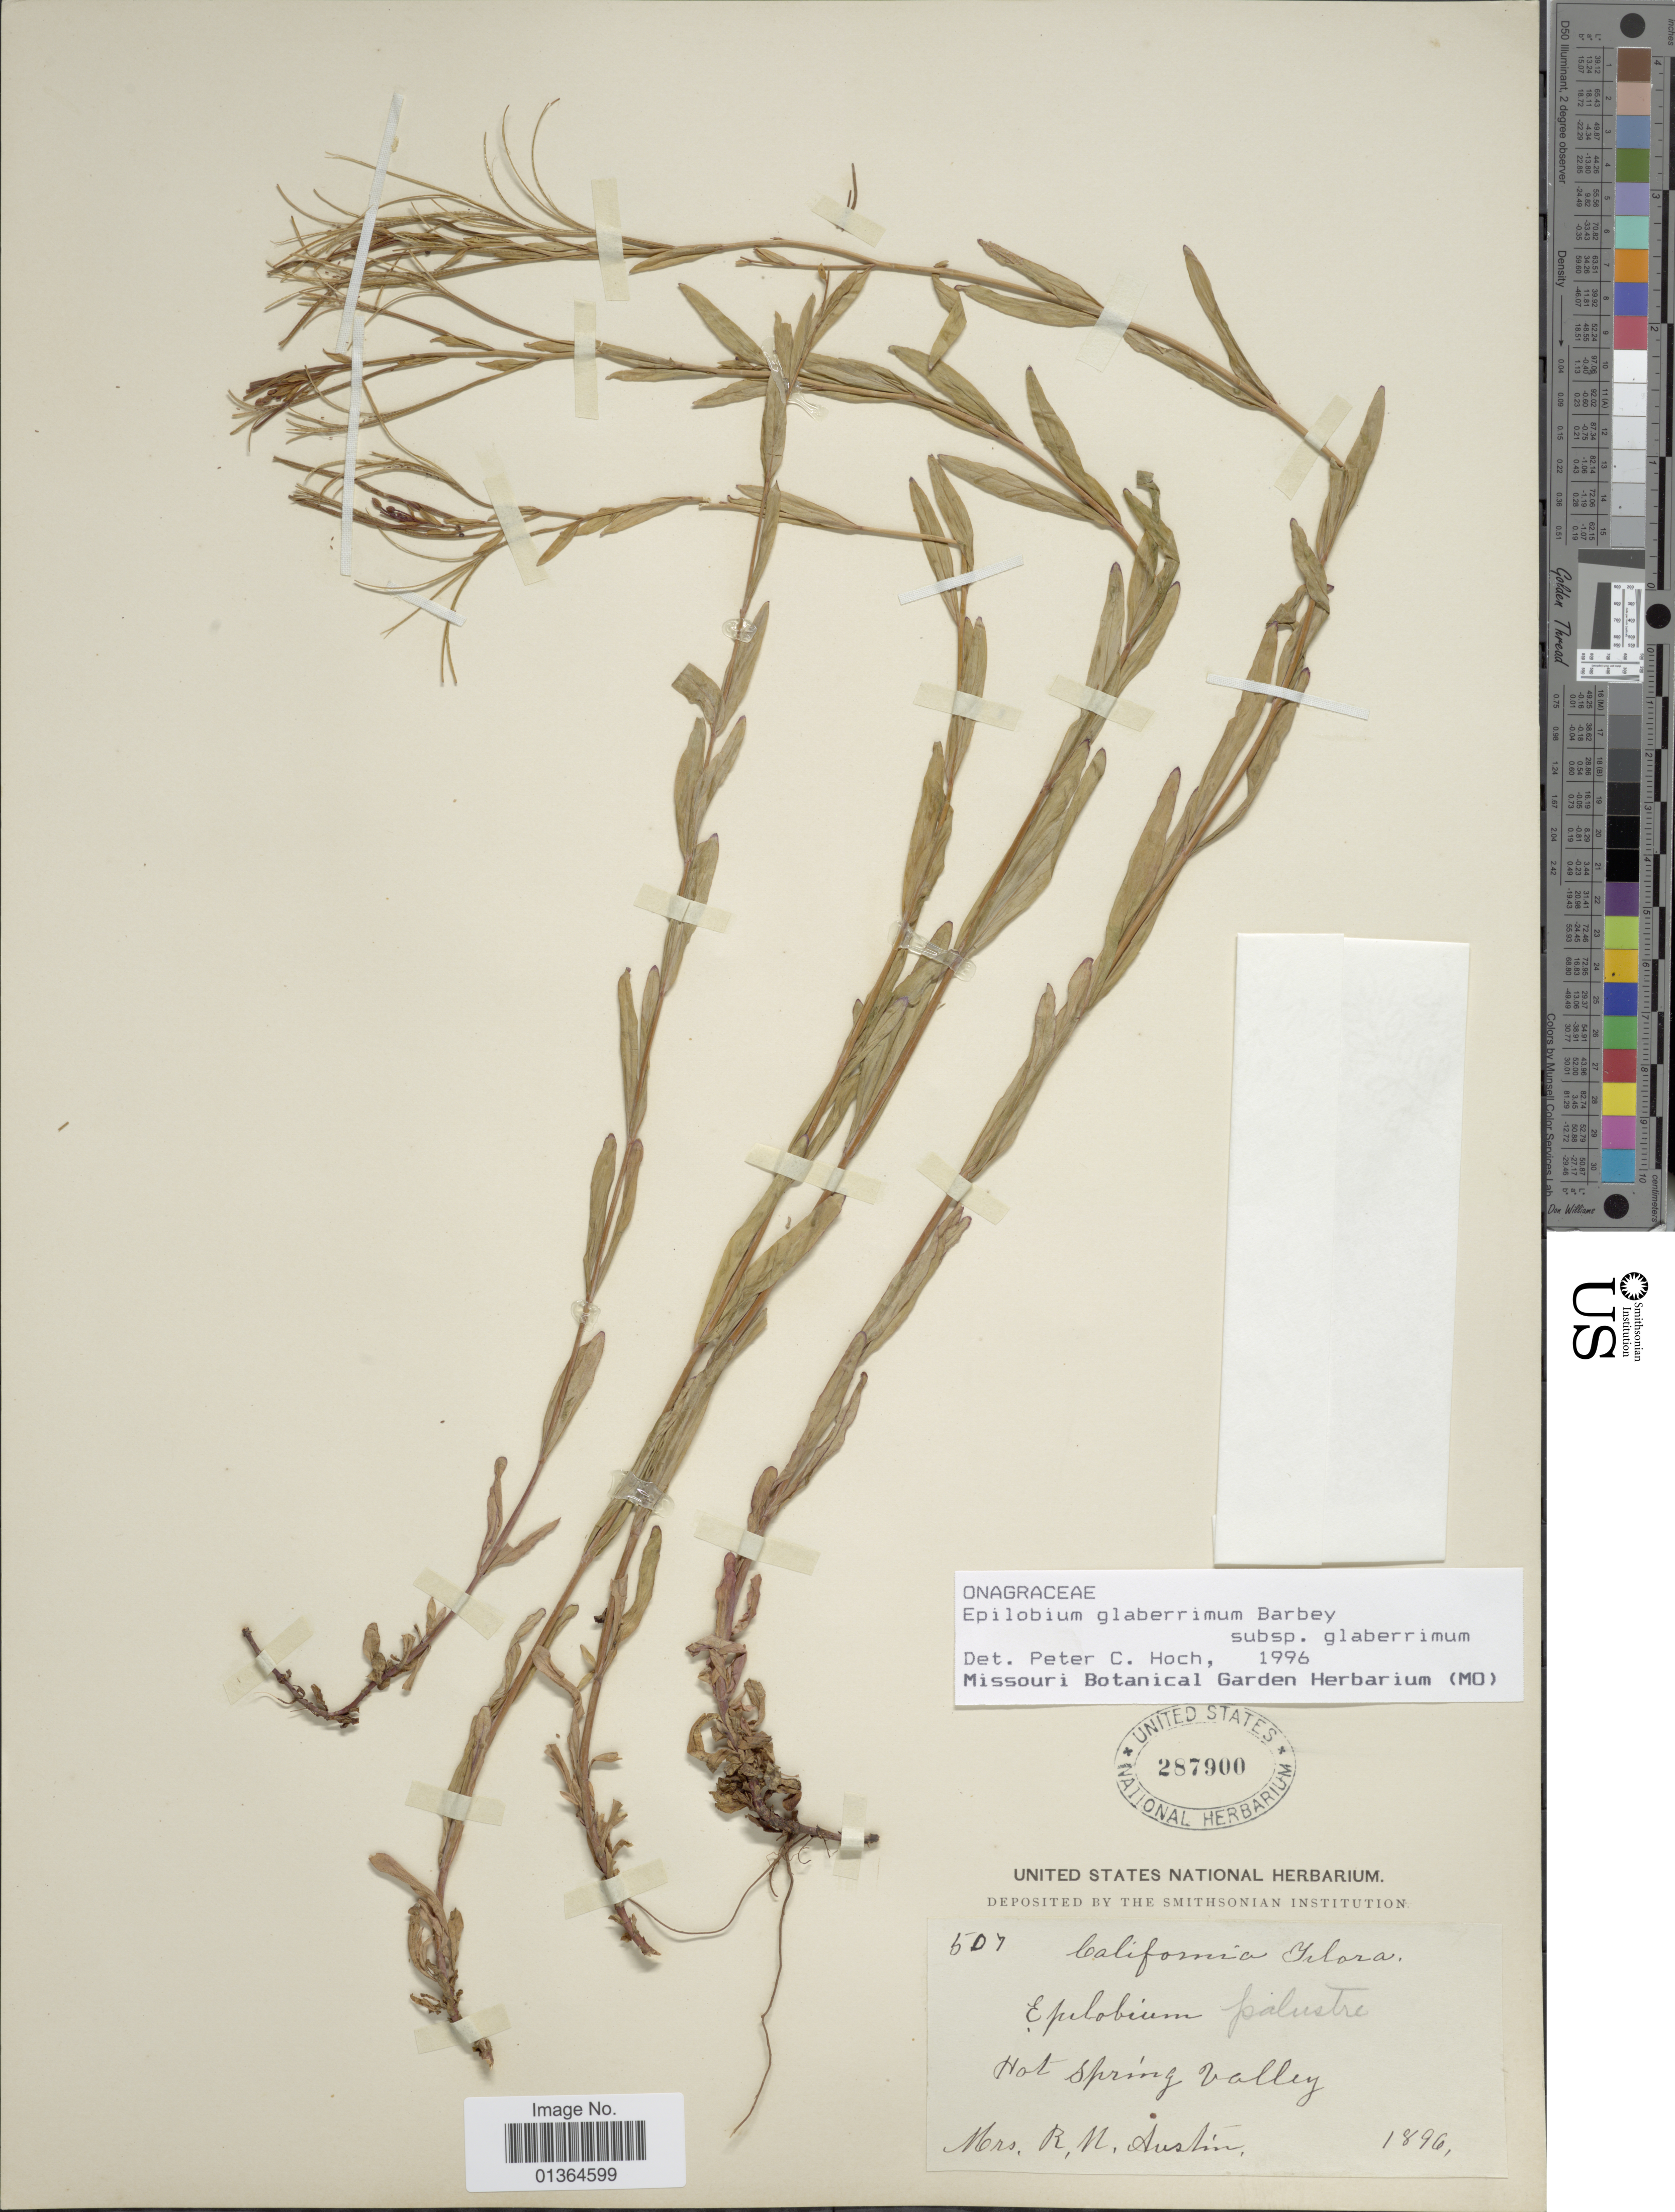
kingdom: Plantae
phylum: Tracheophyta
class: Magnoliopsida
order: Myrtales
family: Onagraceae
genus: Epilobium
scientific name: Epilobium glaberrimum subsp. glaberrimum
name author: Barbey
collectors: R. Austin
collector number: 507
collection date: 1896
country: United States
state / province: California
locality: Hot Spring Valley.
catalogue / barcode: US 287900